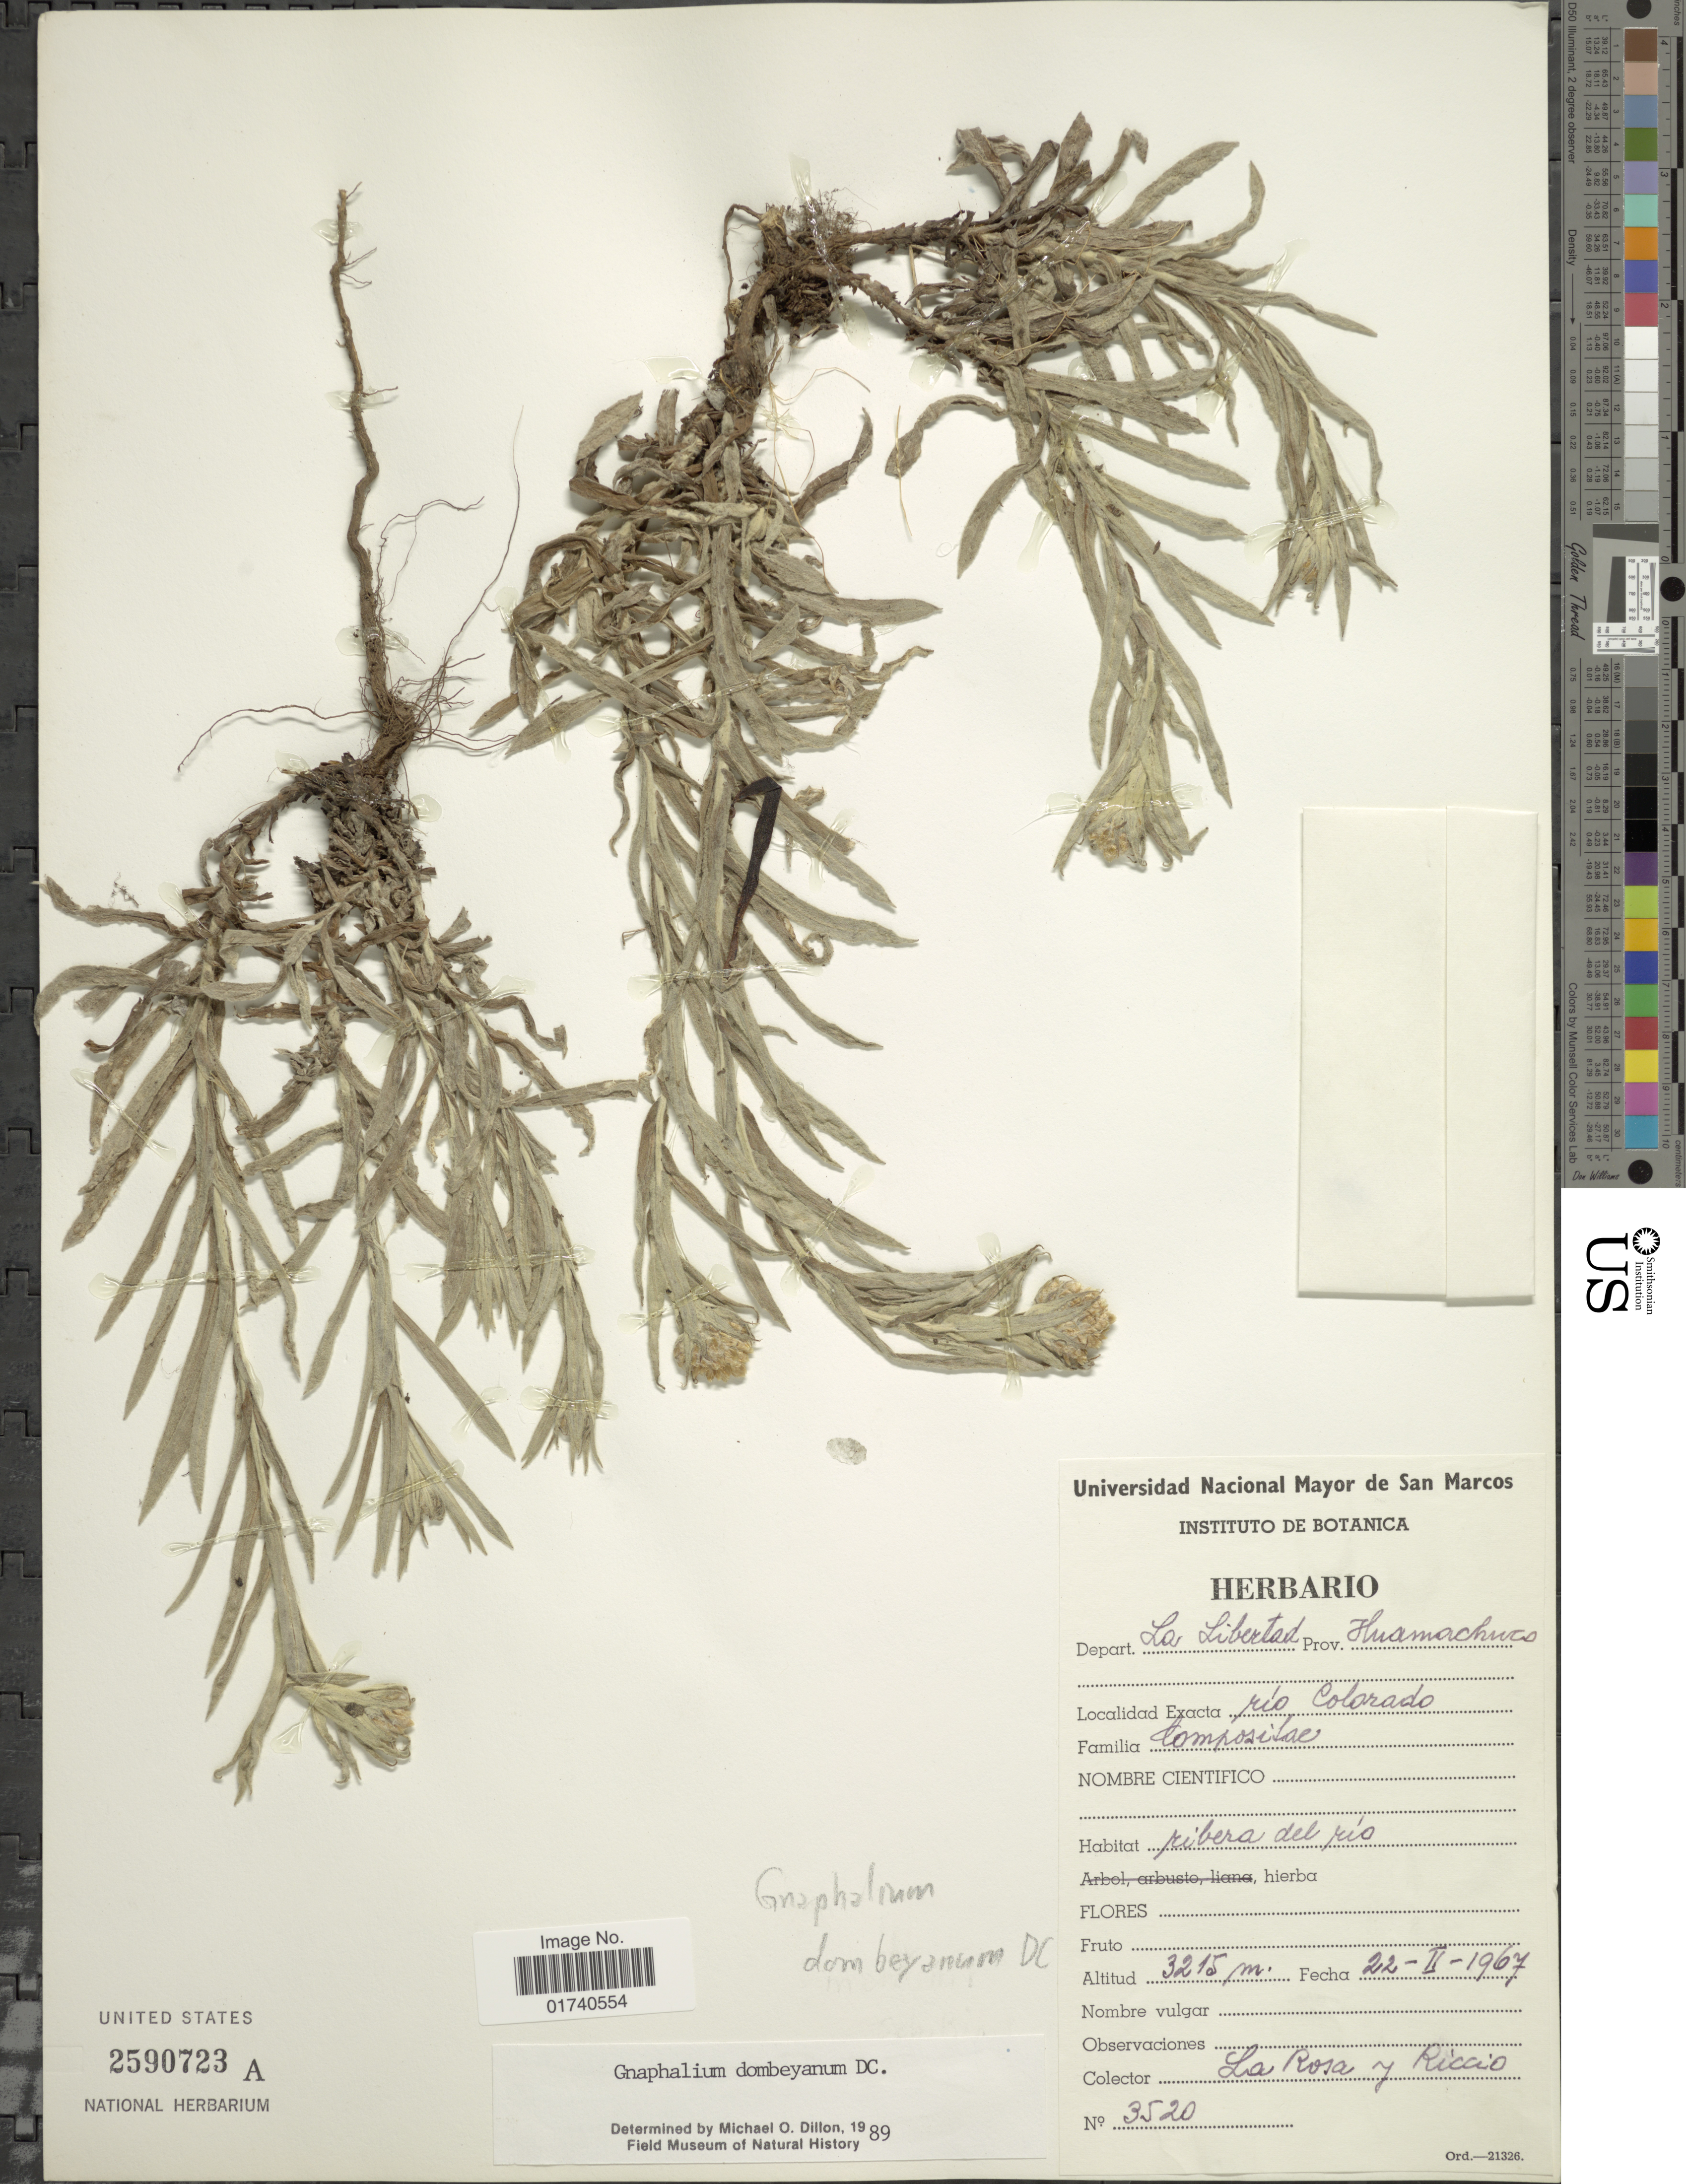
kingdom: Plantae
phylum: Tracheophyta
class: Magnoliopsida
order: Asterales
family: Asteraceae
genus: Pseudognaphalium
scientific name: Pseudognaphalium dombeyanum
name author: (DC.) Anderb.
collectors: -. La Rosa & Riccio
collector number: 3520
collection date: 1967-02-22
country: Peru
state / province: La Libertad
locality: Depart. La Libertad. Prov. Huamachuco. Rio Colorado.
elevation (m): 3215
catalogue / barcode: US 2590723A